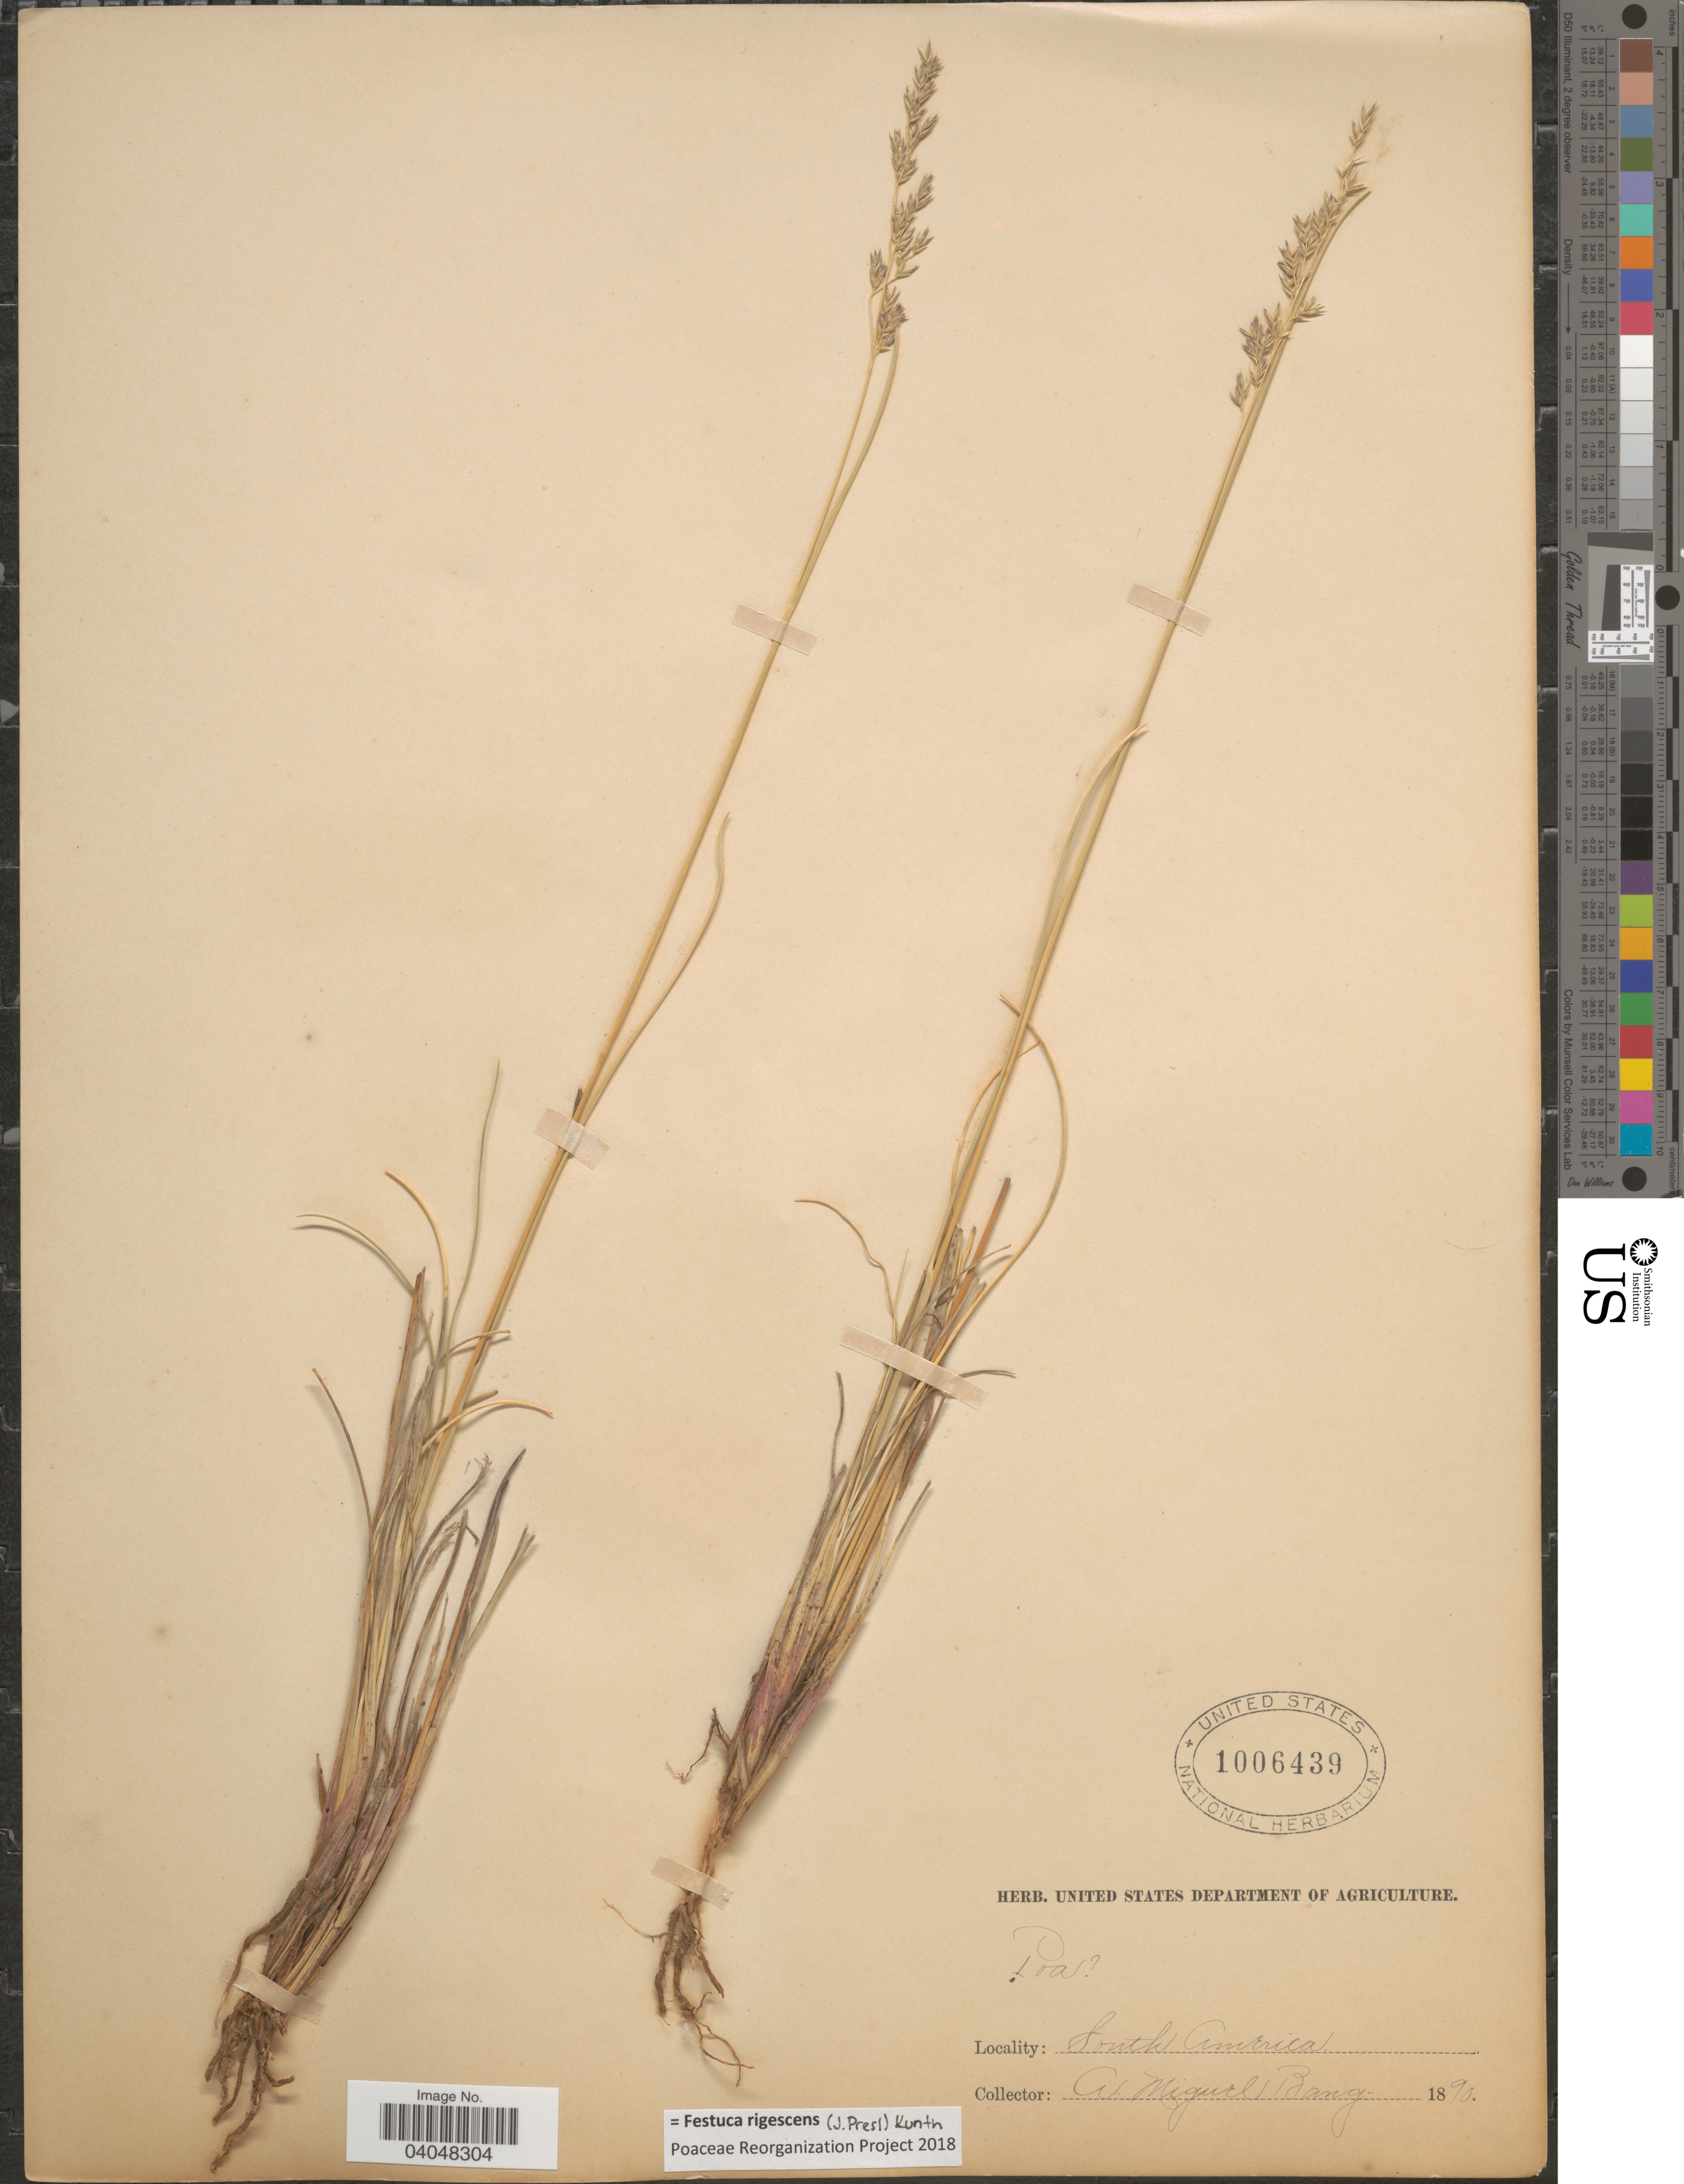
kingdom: Plantae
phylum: Tracheophyta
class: Liliopsida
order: Poales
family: Poaceae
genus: Festuca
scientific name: Festuca rigescens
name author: (J. Presl) Kunth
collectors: M. Bang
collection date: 1890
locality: South America.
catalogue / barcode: US 1006439